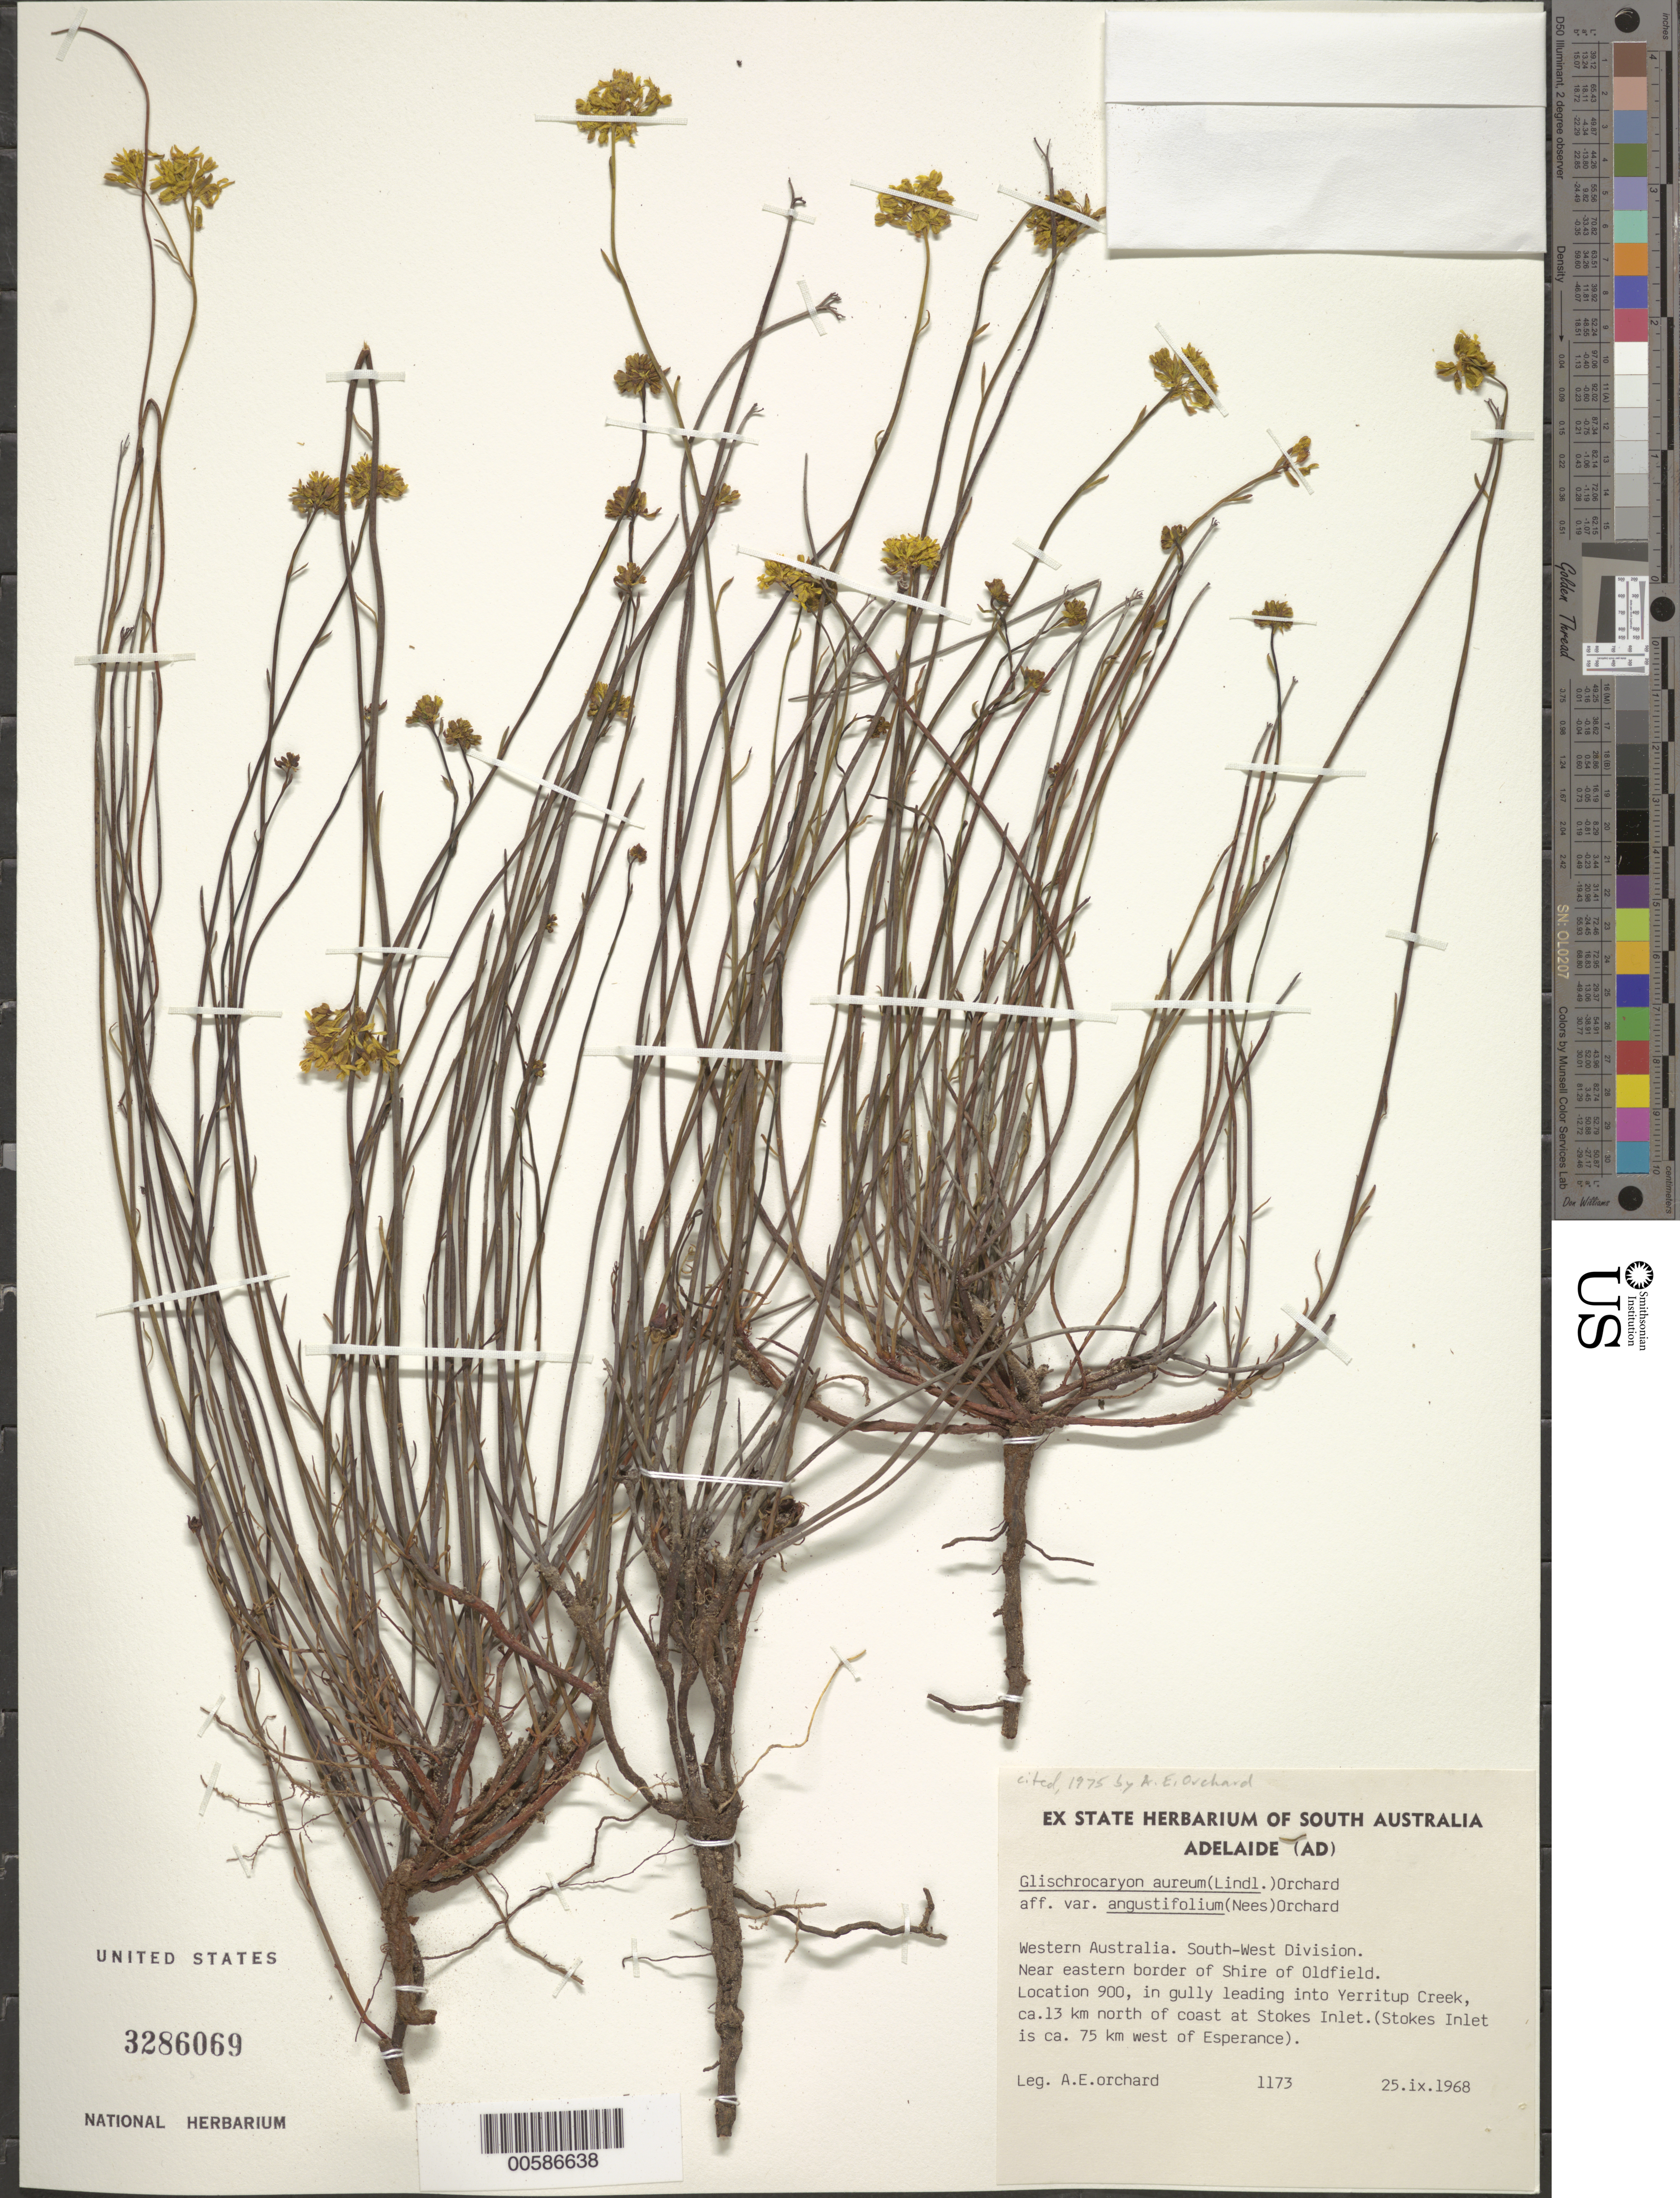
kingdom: Plantae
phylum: Tracheophyta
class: Magnoliopsida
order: Saxifragales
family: Haloragaceae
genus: Glischrocaryon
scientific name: Glischrocaryon aureum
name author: (Lindl.) Orchard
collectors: A. E. Orchard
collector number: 1173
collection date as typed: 25 Sep 1968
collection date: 1968-09-25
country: Australia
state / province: Western Australia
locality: SW Div., near eastern border of Shire of Oldfield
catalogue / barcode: US 3286069